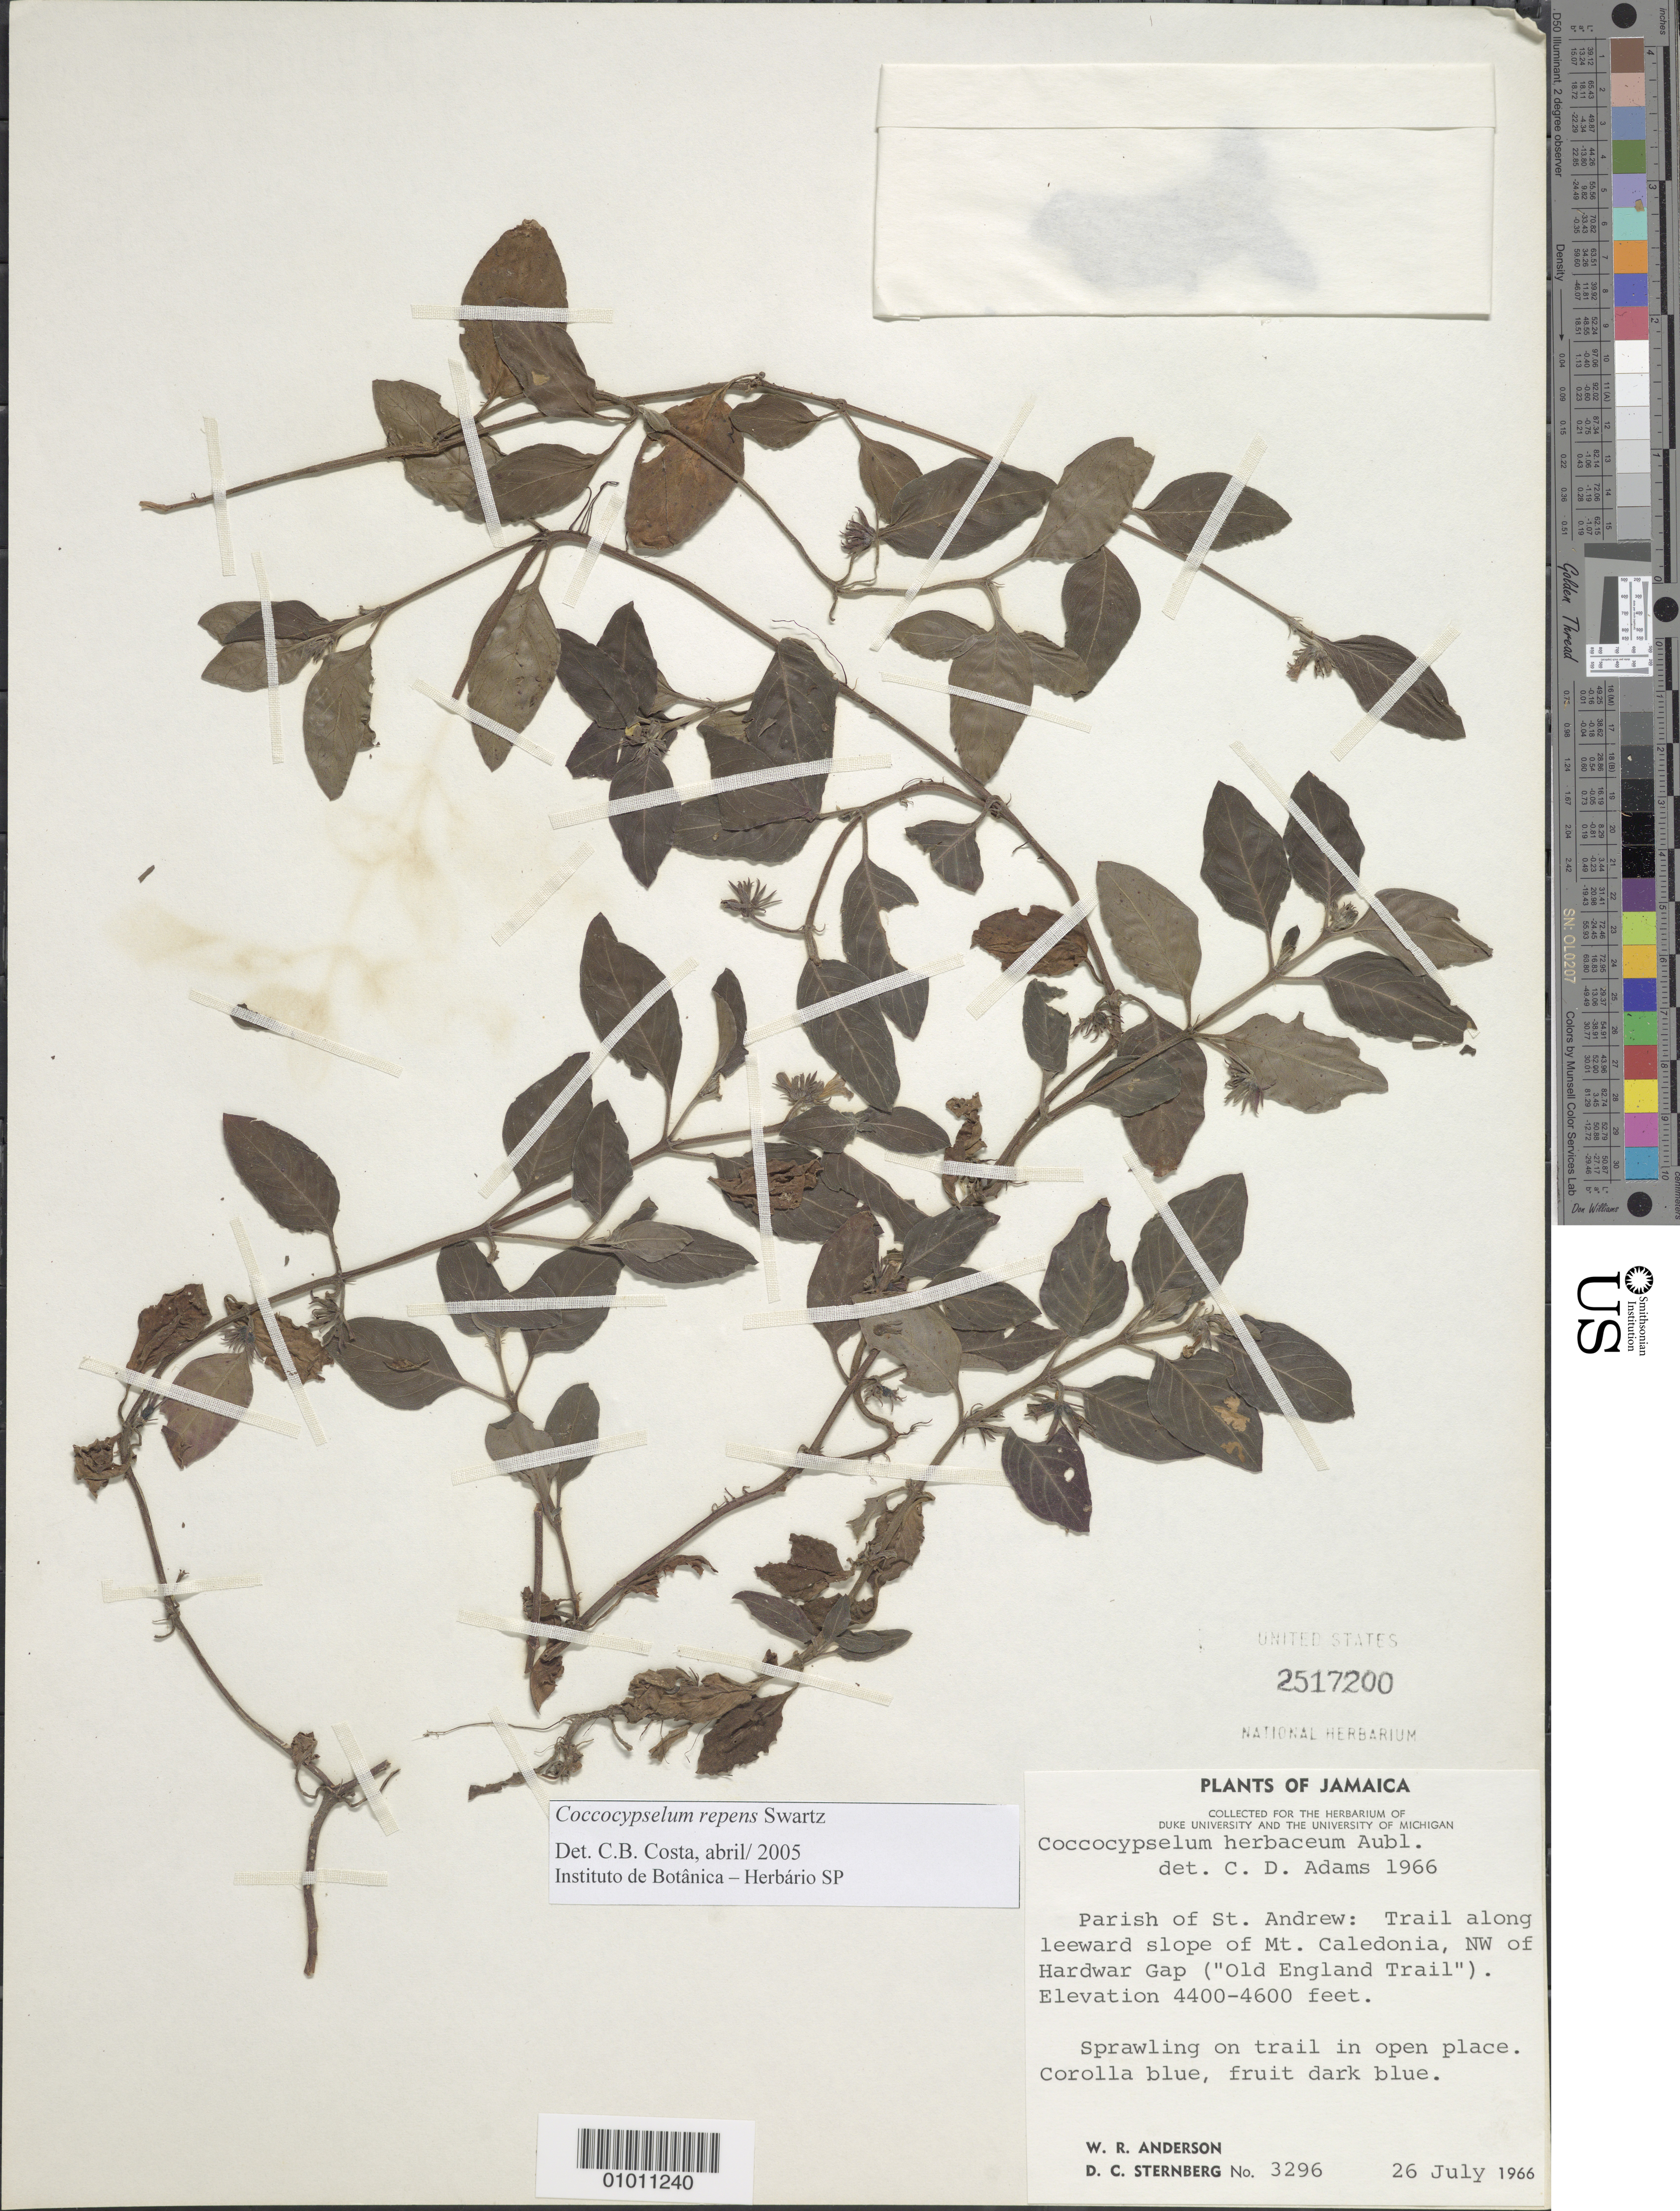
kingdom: Plantae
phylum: Tracheophyta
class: Magnoliopsida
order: Gentianales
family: Rubiaceae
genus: Coccocypselum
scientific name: Coccocypselum repens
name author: Sw.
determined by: Costa, C. B.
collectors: W. R. Anderson & D. Sternberg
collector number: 3296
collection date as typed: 26 Jul 1966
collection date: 1966-07-26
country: Jamaica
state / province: Saint Andrew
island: Jamaica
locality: Leeward slope of Mt. Caledonia, NW of Hardwar Gap ("Old England Trail")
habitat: Train in open place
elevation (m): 1341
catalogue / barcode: US 2517200